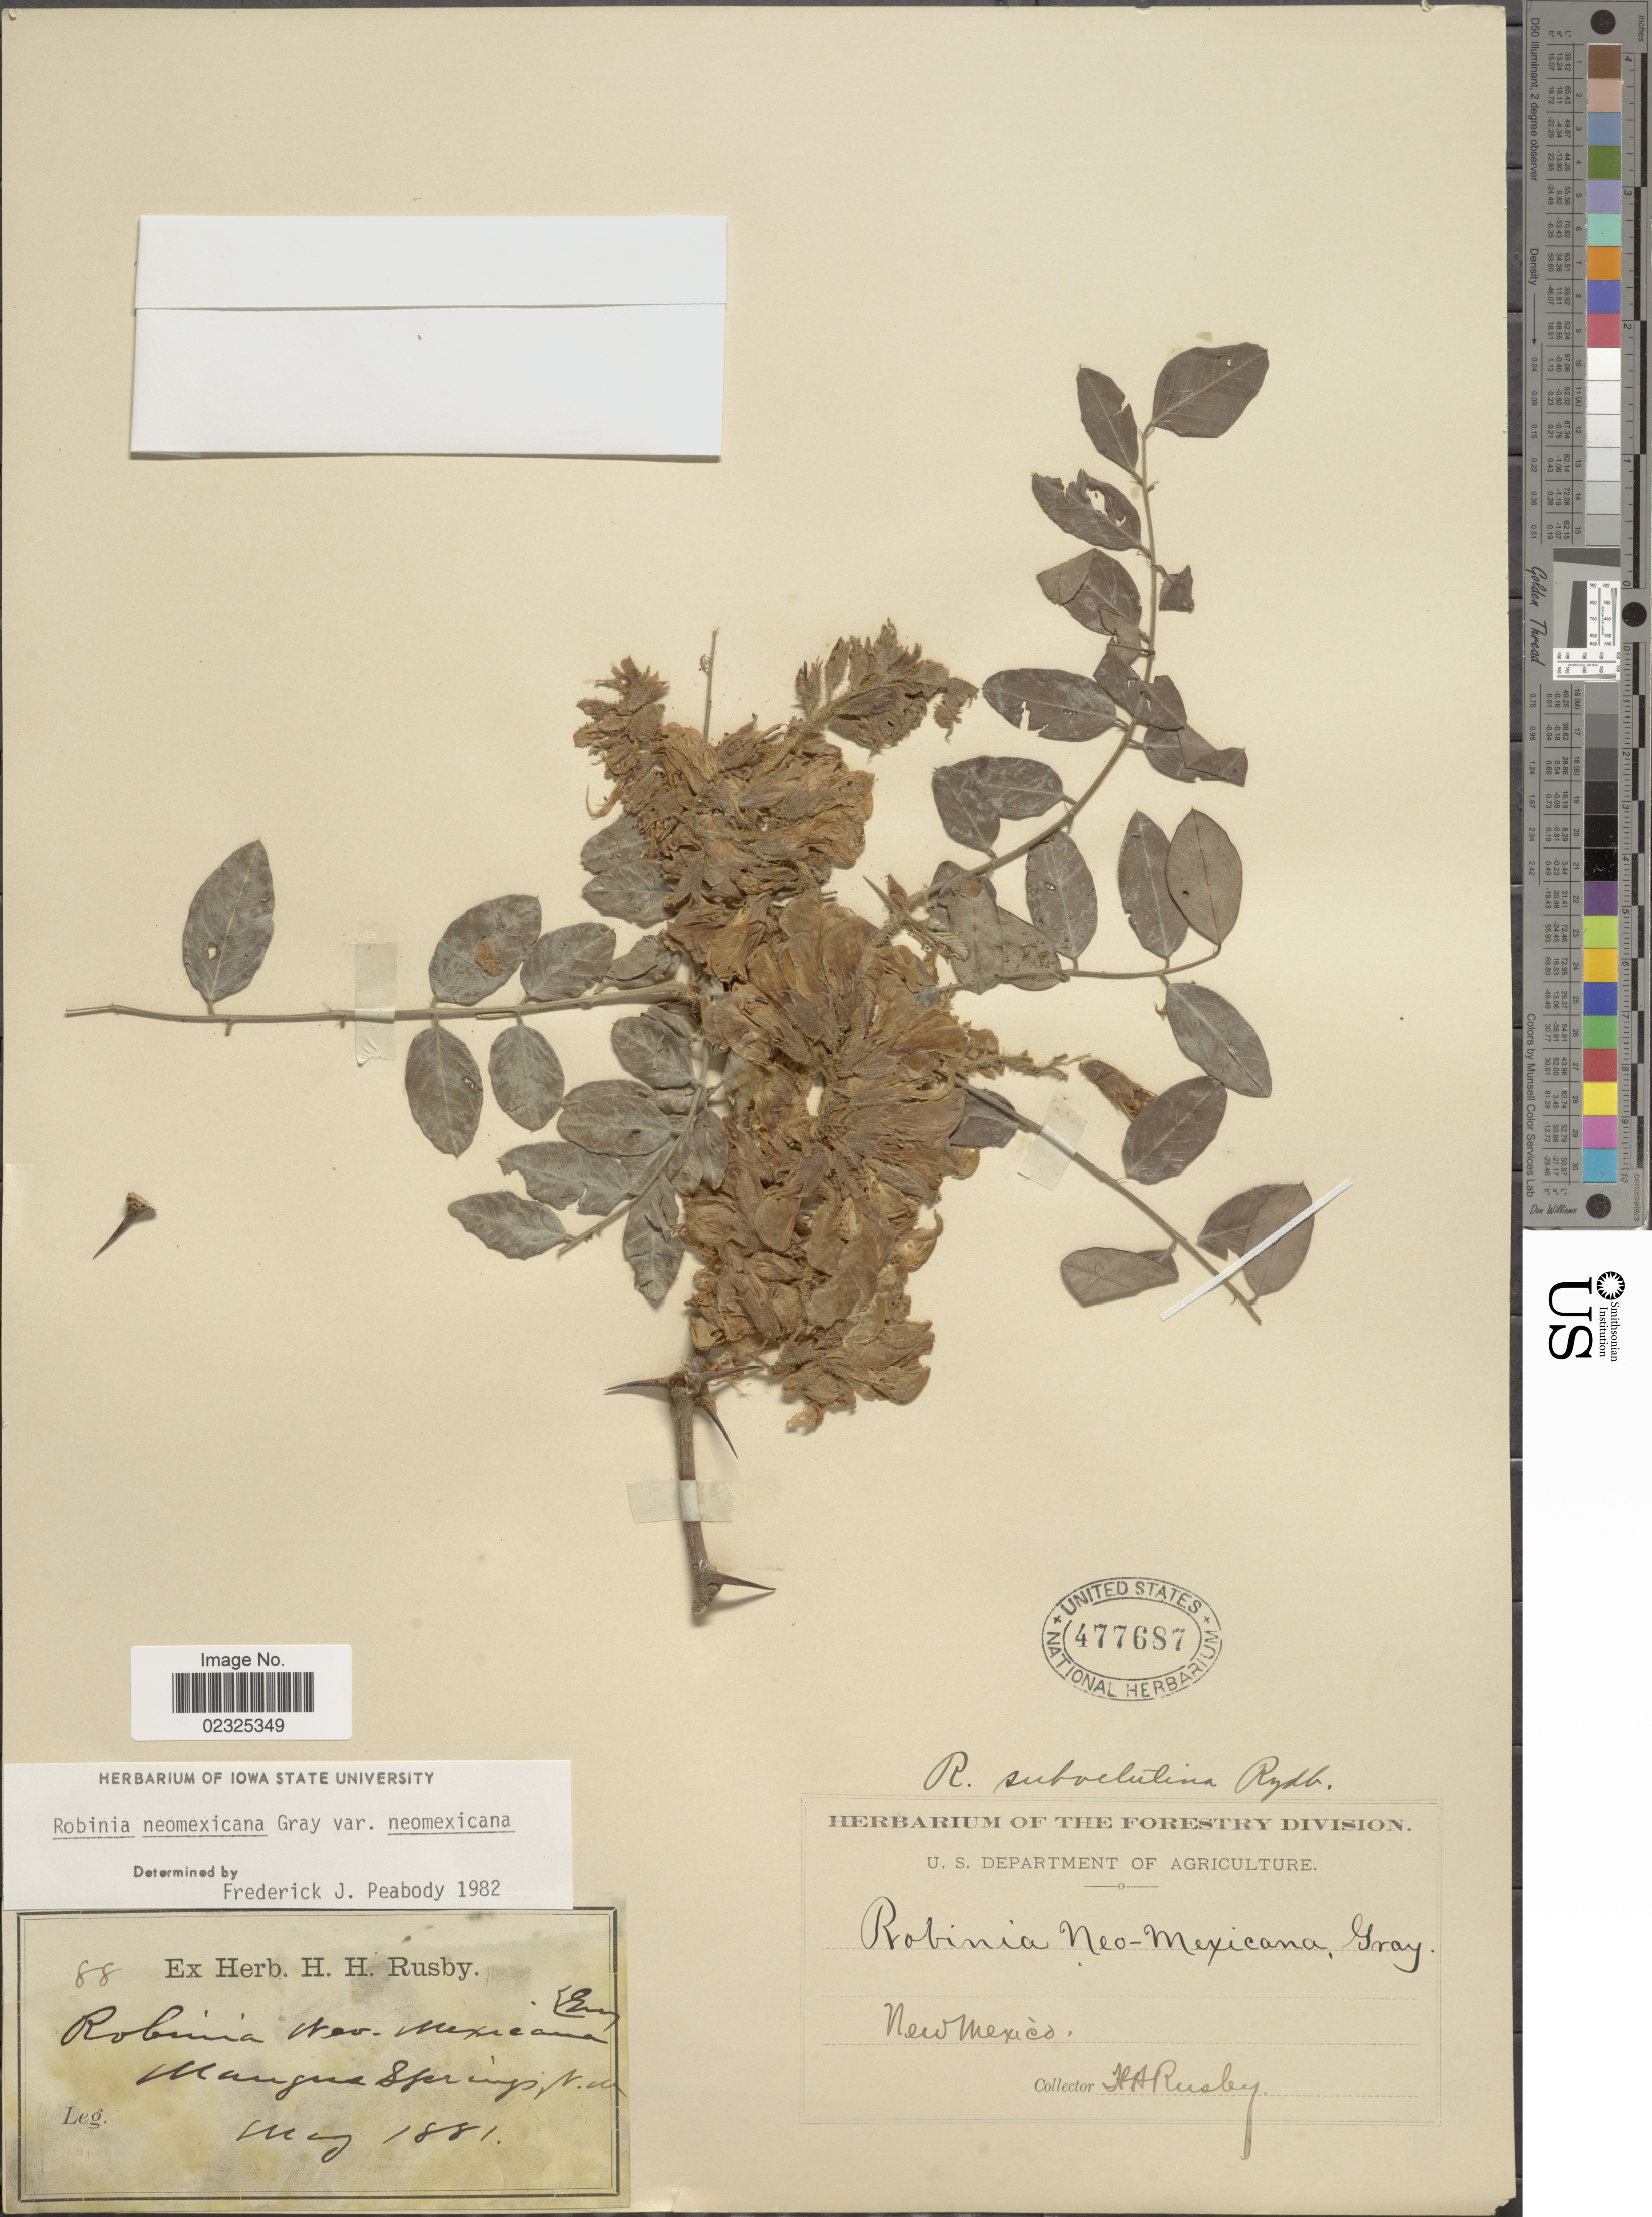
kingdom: Plantae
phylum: Tracheophyta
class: Magnoliopsida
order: Fabales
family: Fabaceae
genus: Robinia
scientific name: Robinia neomexicana var. neomexicana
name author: A. Gray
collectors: H. H. Rusby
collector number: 88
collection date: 1881-05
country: United States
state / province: New Mexico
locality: Mangus Springs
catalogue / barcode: US 477687